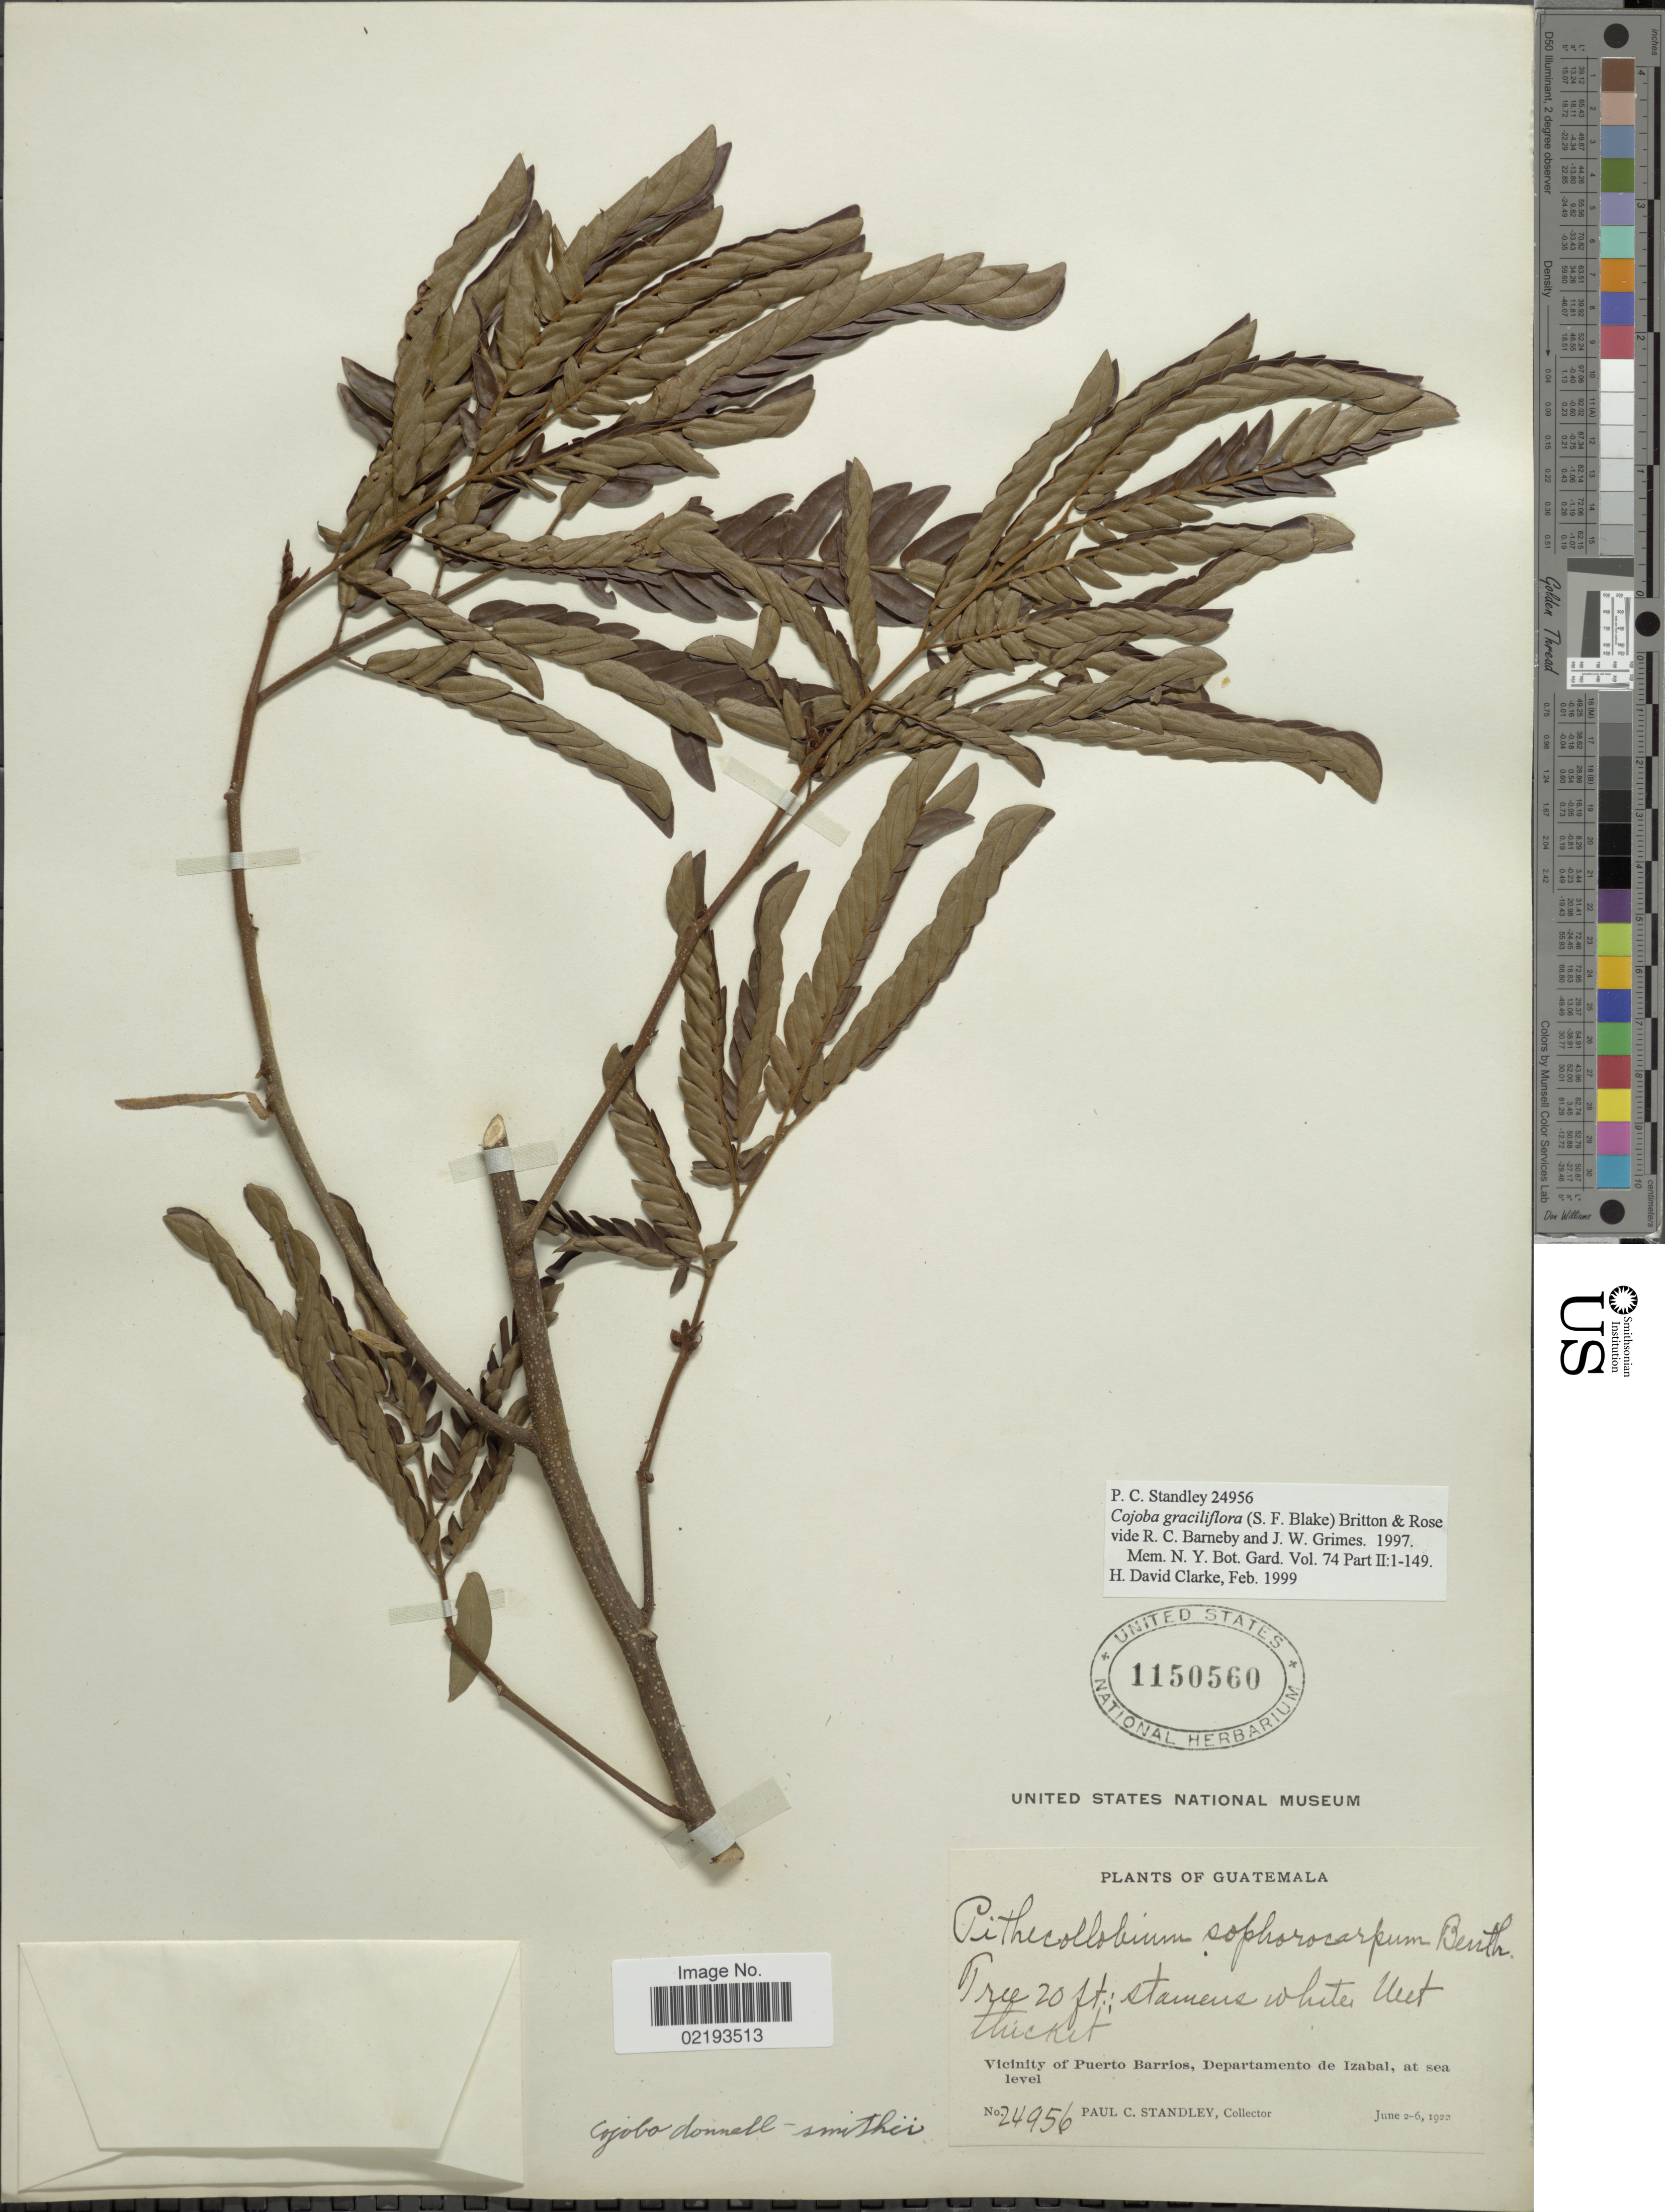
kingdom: Plantae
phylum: Tracheophyta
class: Magnoliopsida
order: Fabales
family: Fabaceae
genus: Cojoba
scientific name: Cojoba graciliflora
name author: (S.F. Blake) Britton & Rose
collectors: P. C. Standley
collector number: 24956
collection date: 1922-06-02/1922-06-06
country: Guatemala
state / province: Izabal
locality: Vicinity of Puerto Barrios, Departamento de Izabal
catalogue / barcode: US 1150560